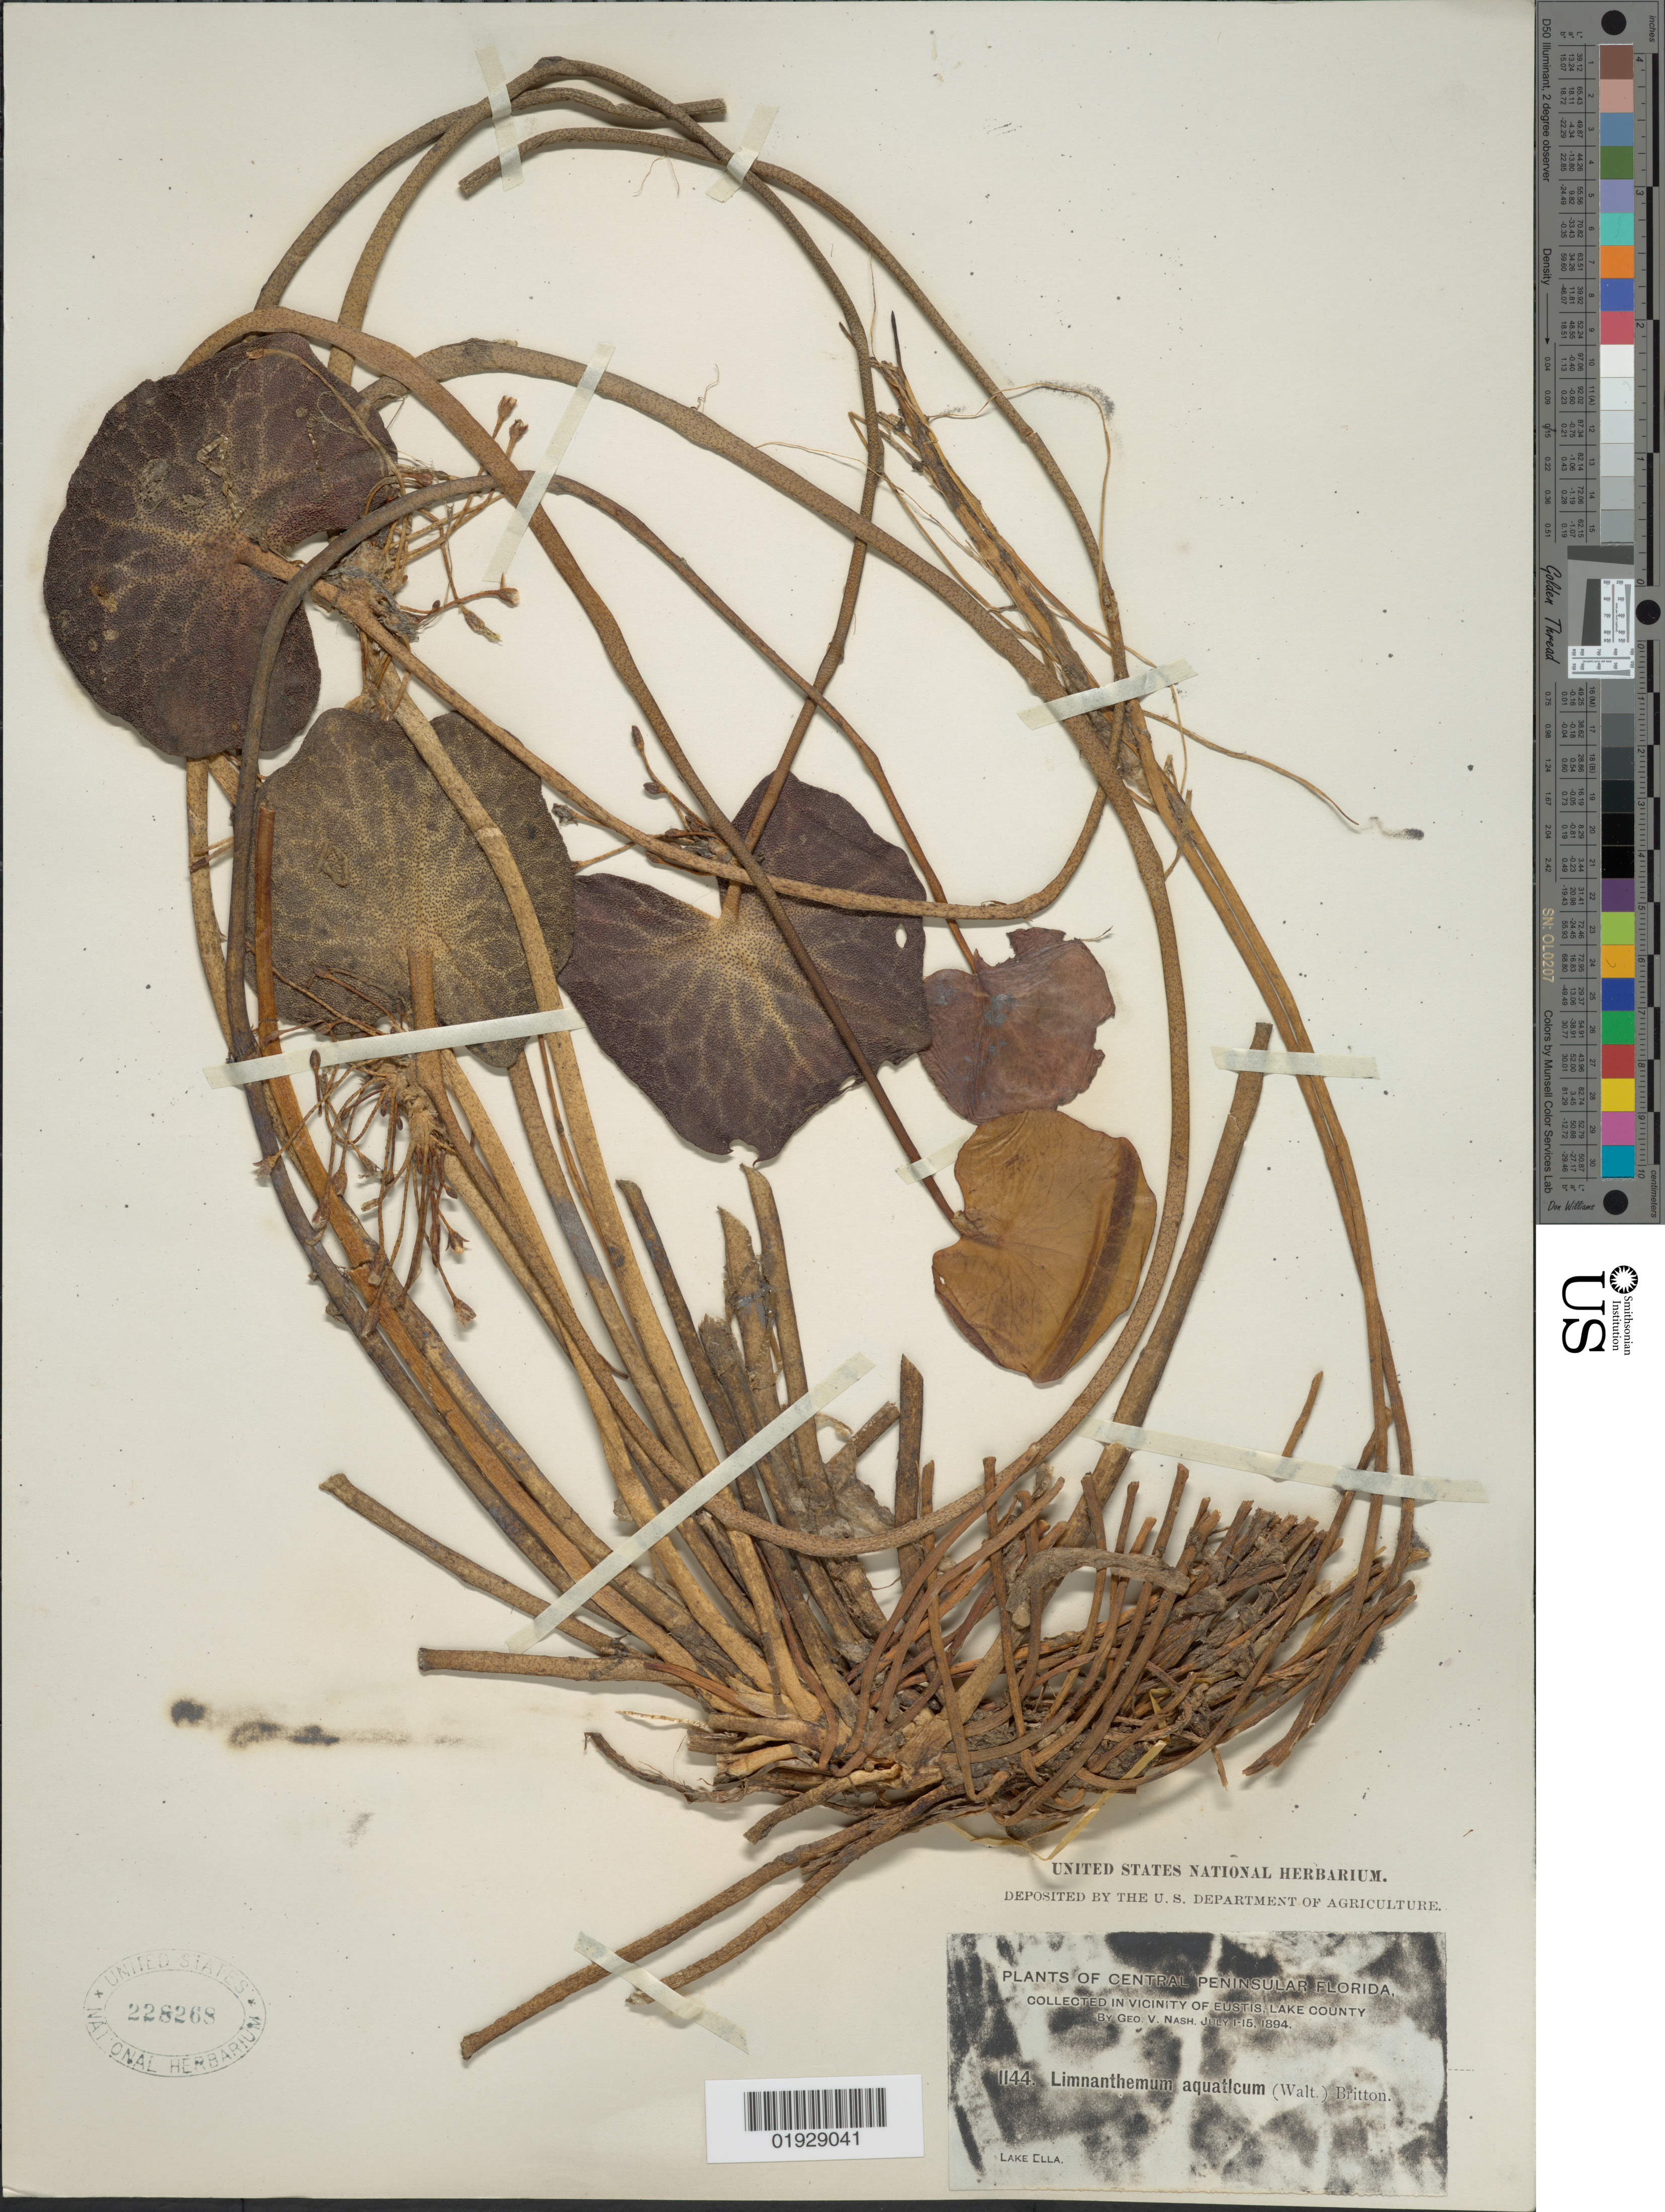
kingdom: Plantae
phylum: Tracheophyta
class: Magnoliopsida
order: Asterales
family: Menyanthaceae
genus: Nymphoides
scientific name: Nymphoides aquatica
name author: (J.F. Gmel.) Kuntze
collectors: G. V. Nash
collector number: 1144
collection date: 1894-07-01/1894-07-15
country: United States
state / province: Florida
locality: Central Peninsula Florida, in vicinity of Eustis, Lake County, Lake Ella.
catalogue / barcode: US 228268